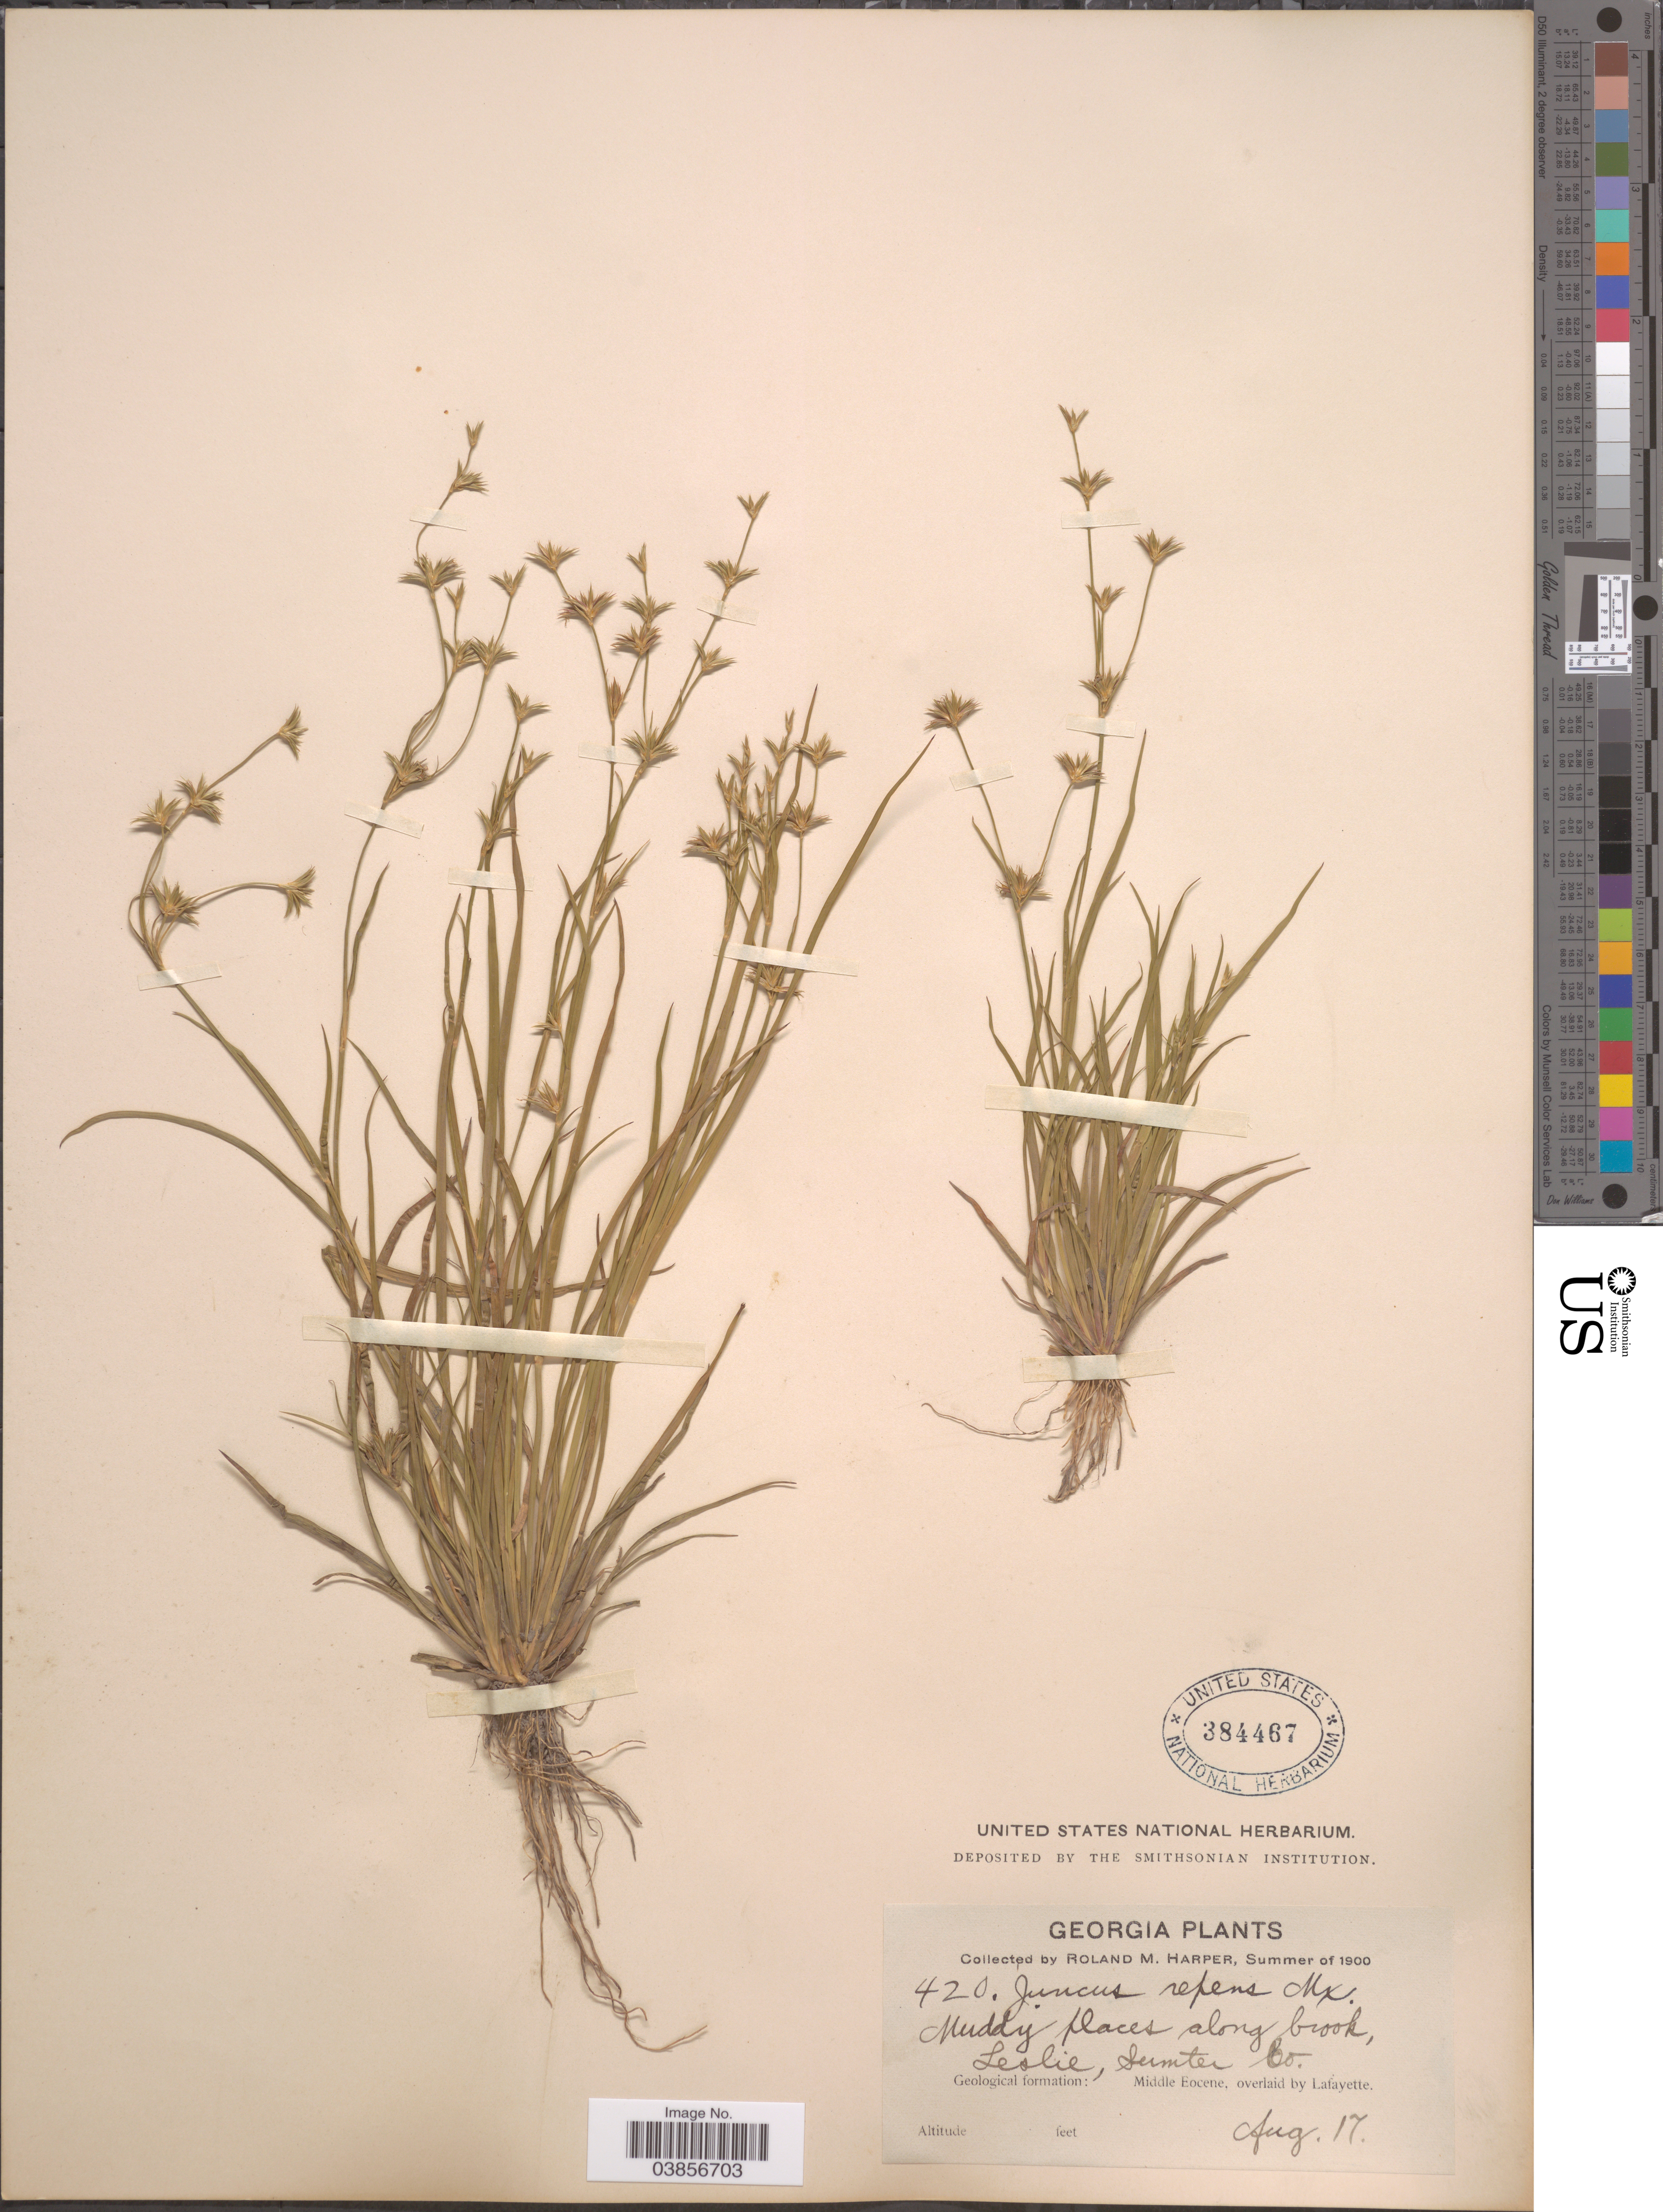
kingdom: Plantae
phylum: Tracheophyta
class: Liliopsida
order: Poales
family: Juncaceae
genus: Juncus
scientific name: Juncus repens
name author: Michx.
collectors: R. M. Harper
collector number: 420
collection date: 1900-08-17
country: United States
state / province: Georgia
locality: Along brook, Leslie, Sumter Co. Geological formation: Middle Eocene, overlaid by Lafayette.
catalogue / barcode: US 384467